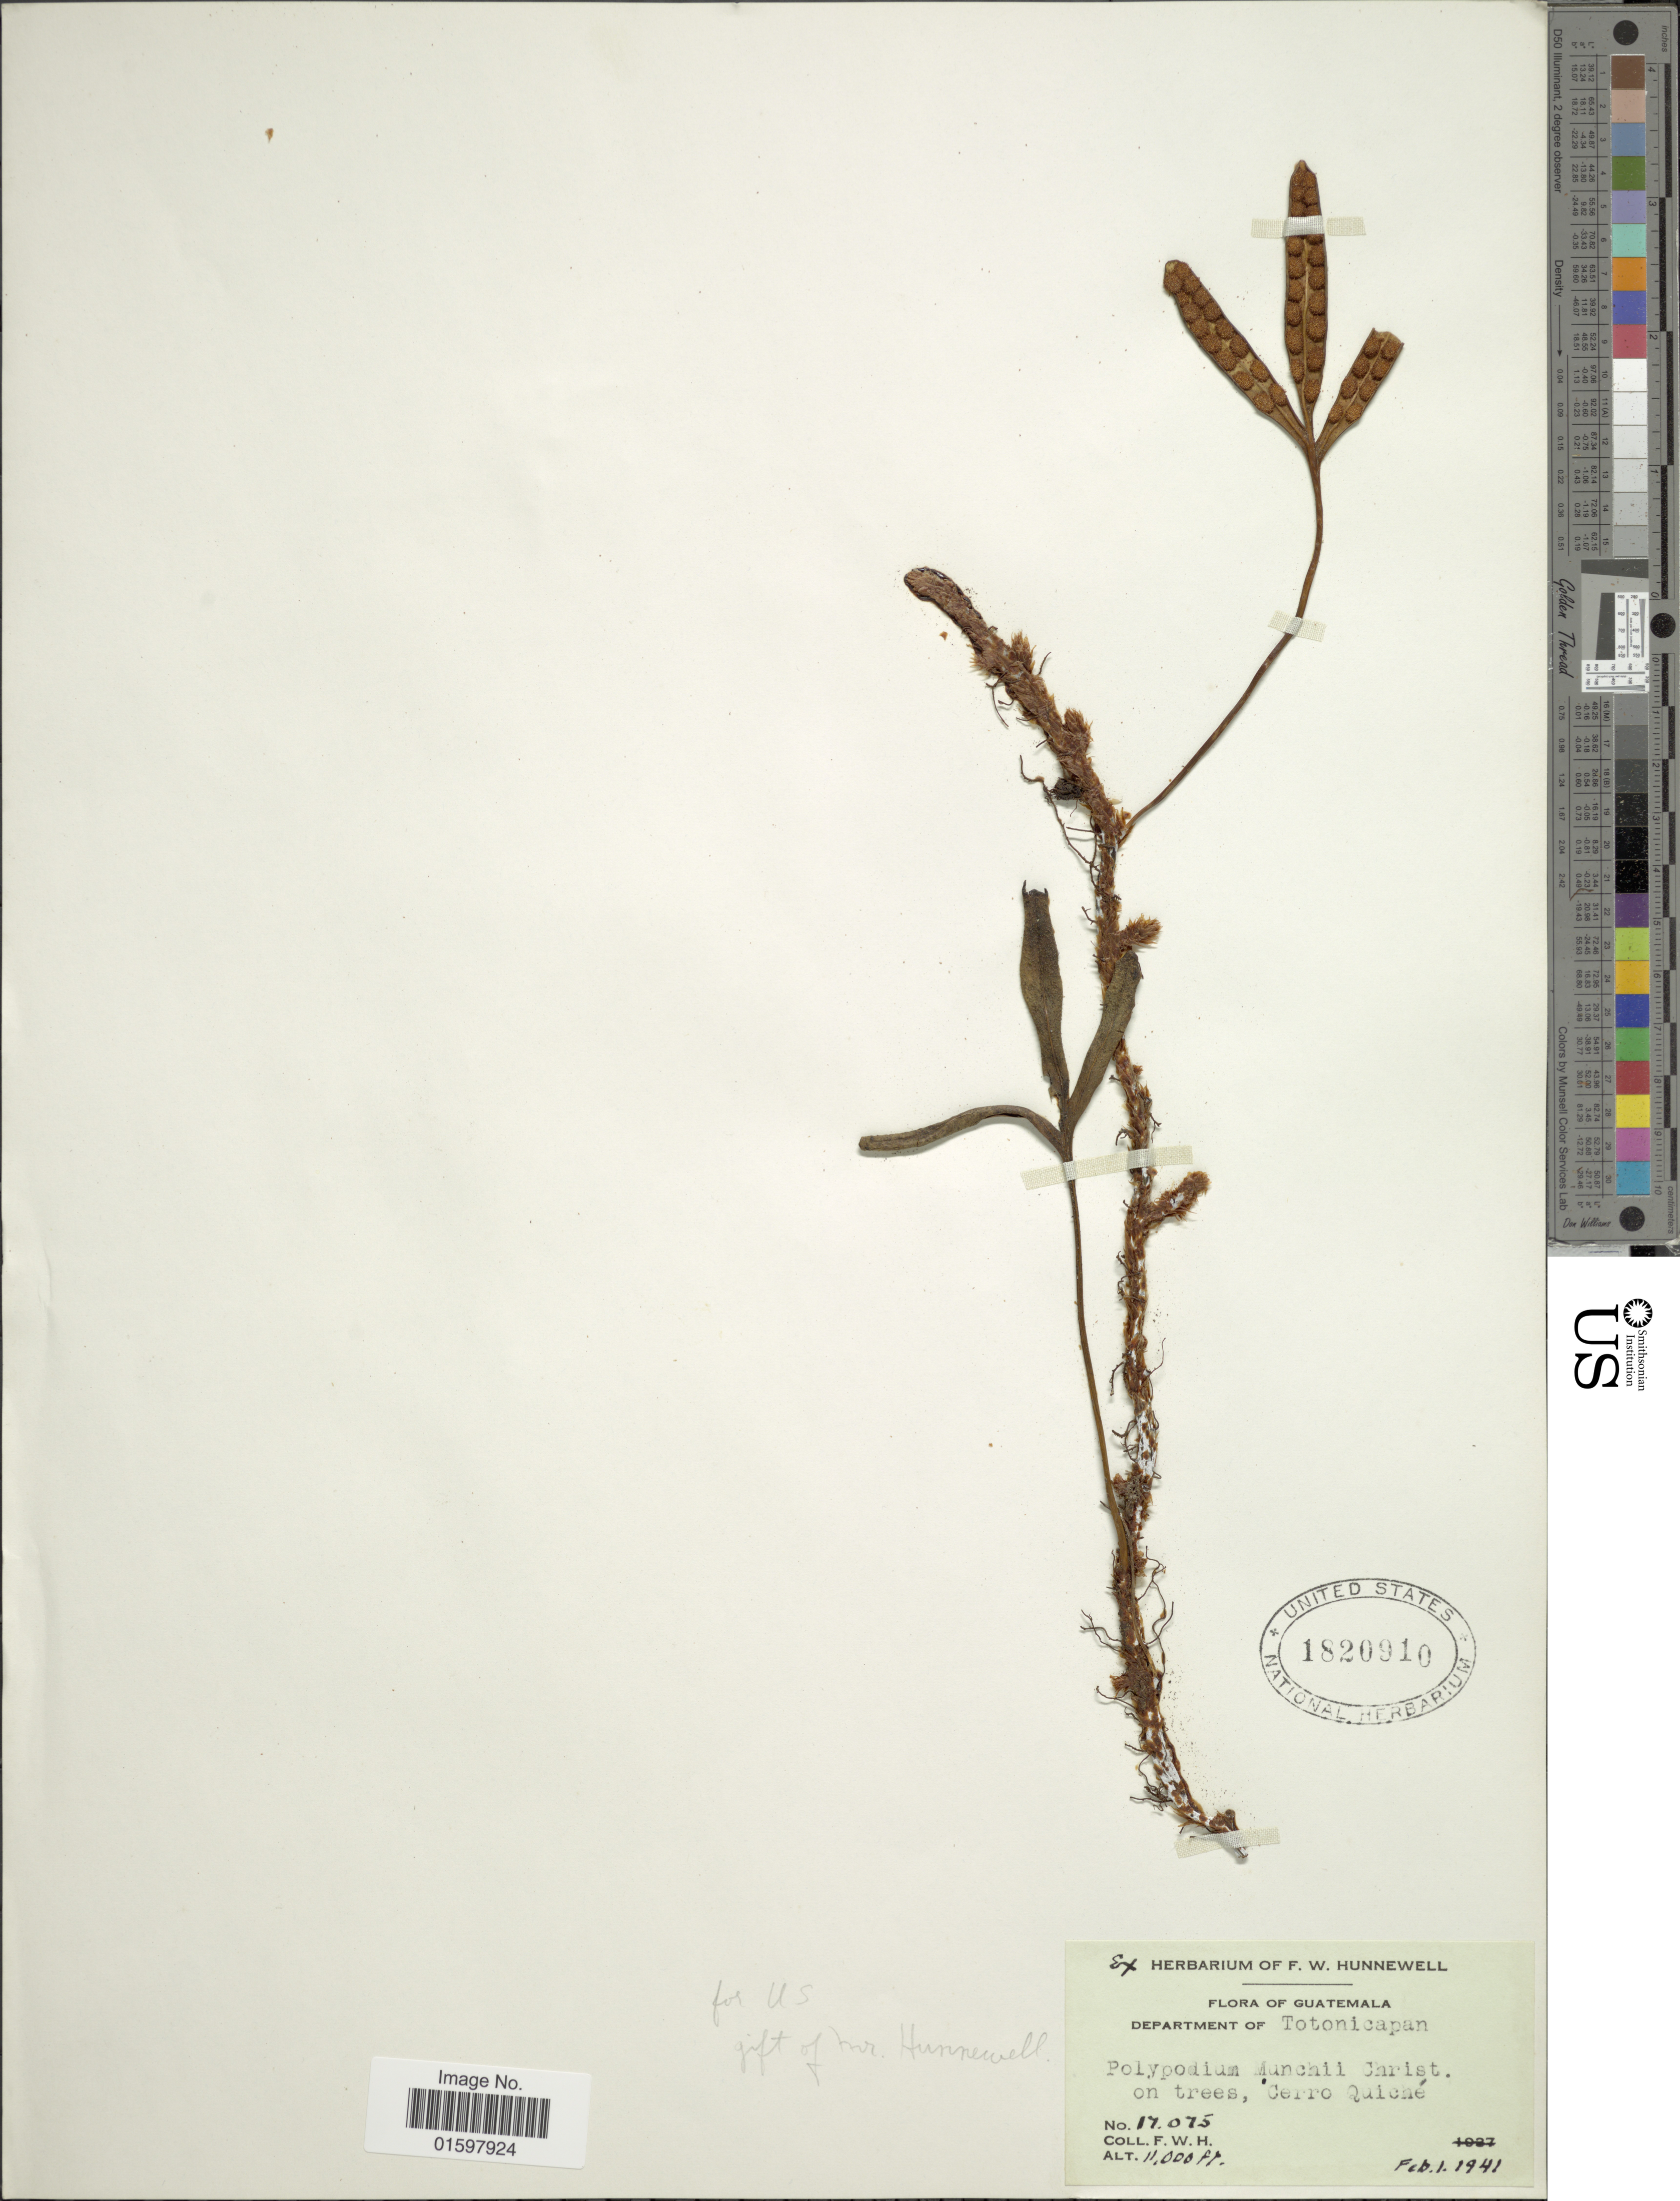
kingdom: Plantae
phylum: Tracheophyta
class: Polypodiopsida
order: Polypodiales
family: Polypodiaceae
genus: Pleopeltis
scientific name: Pleopeltis muenchii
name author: (Christ) A.R. Sm.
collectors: F. Hunnewell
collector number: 17075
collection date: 1941-02-01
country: Guatemala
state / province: Totonicapan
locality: Department of Totonicapan, On trees, Cerro Quiché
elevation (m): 3353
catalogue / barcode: US 1820910